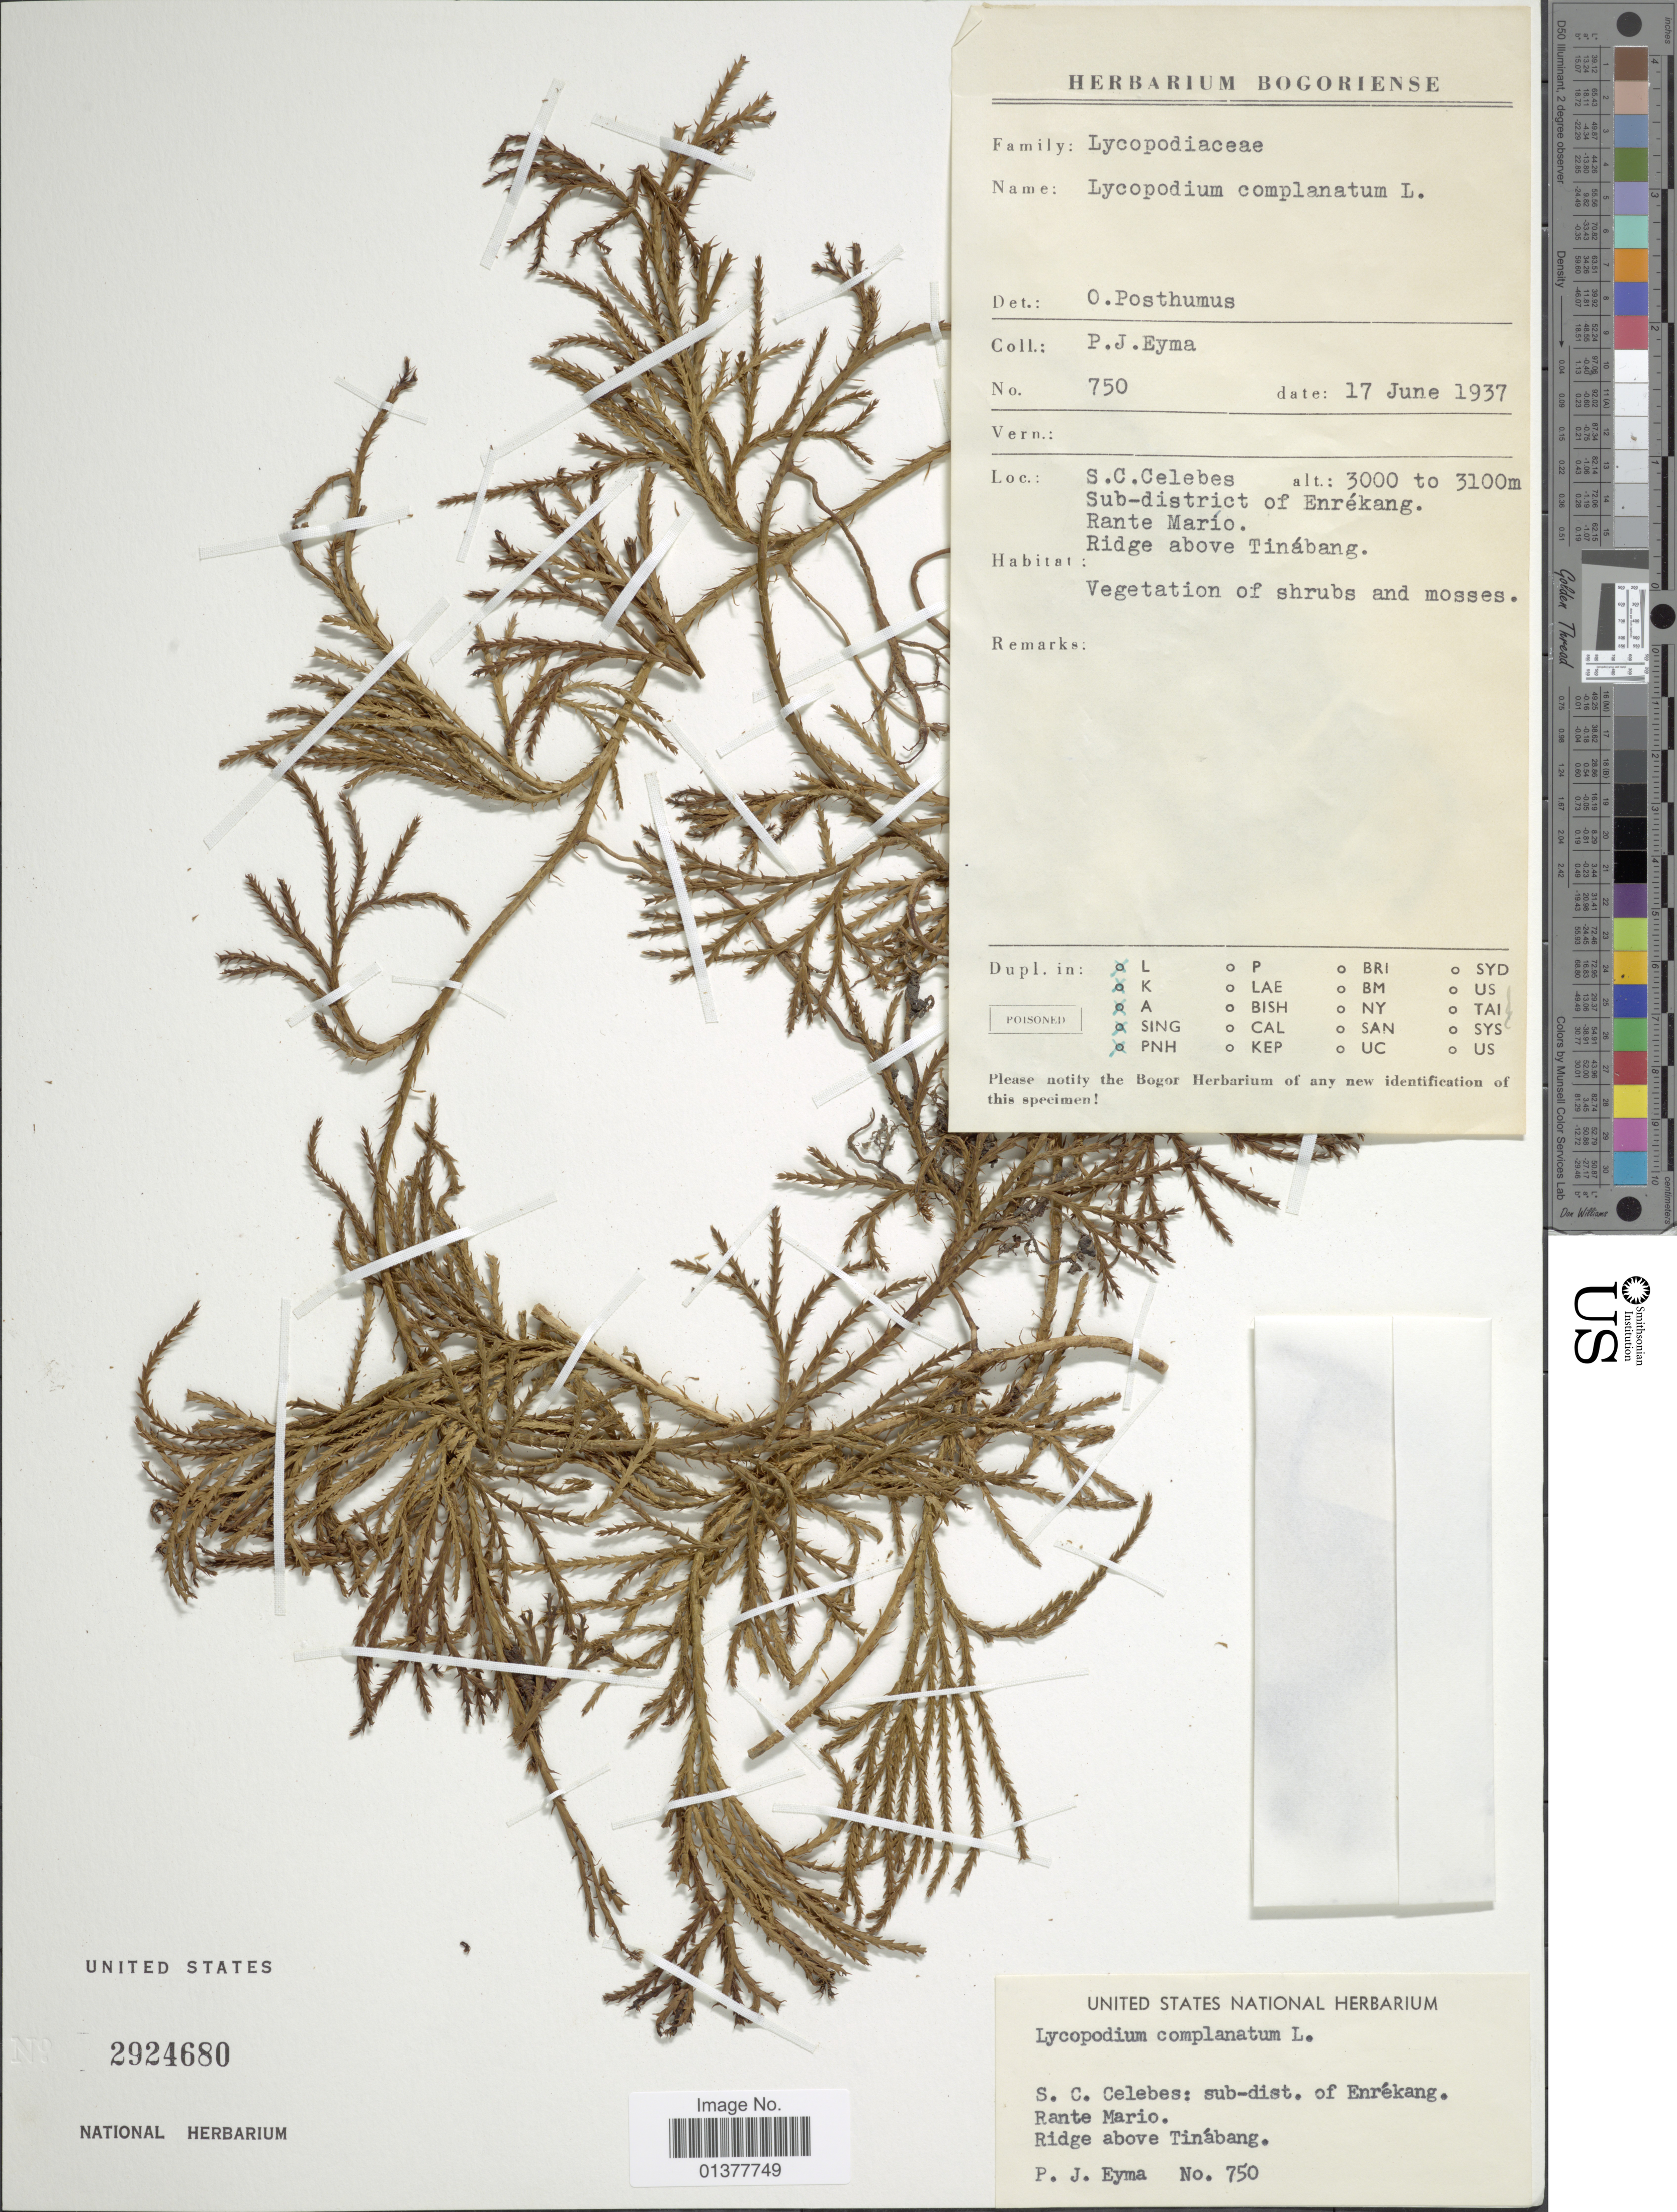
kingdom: Plantae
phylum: Tracheophyta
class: Lycopodiopsida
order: Lycopodiales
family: Lycopodiaceae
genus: Diphasiastrum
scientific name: Diphasiastrum complanatum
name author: (L.) Holub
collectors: P. J. Eyma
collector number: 750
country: Indonesia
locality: S.C. Celebes: sub-dist. of Enrékang, Rante Mario, Ridge above Tinábang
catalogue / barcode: US 2924680